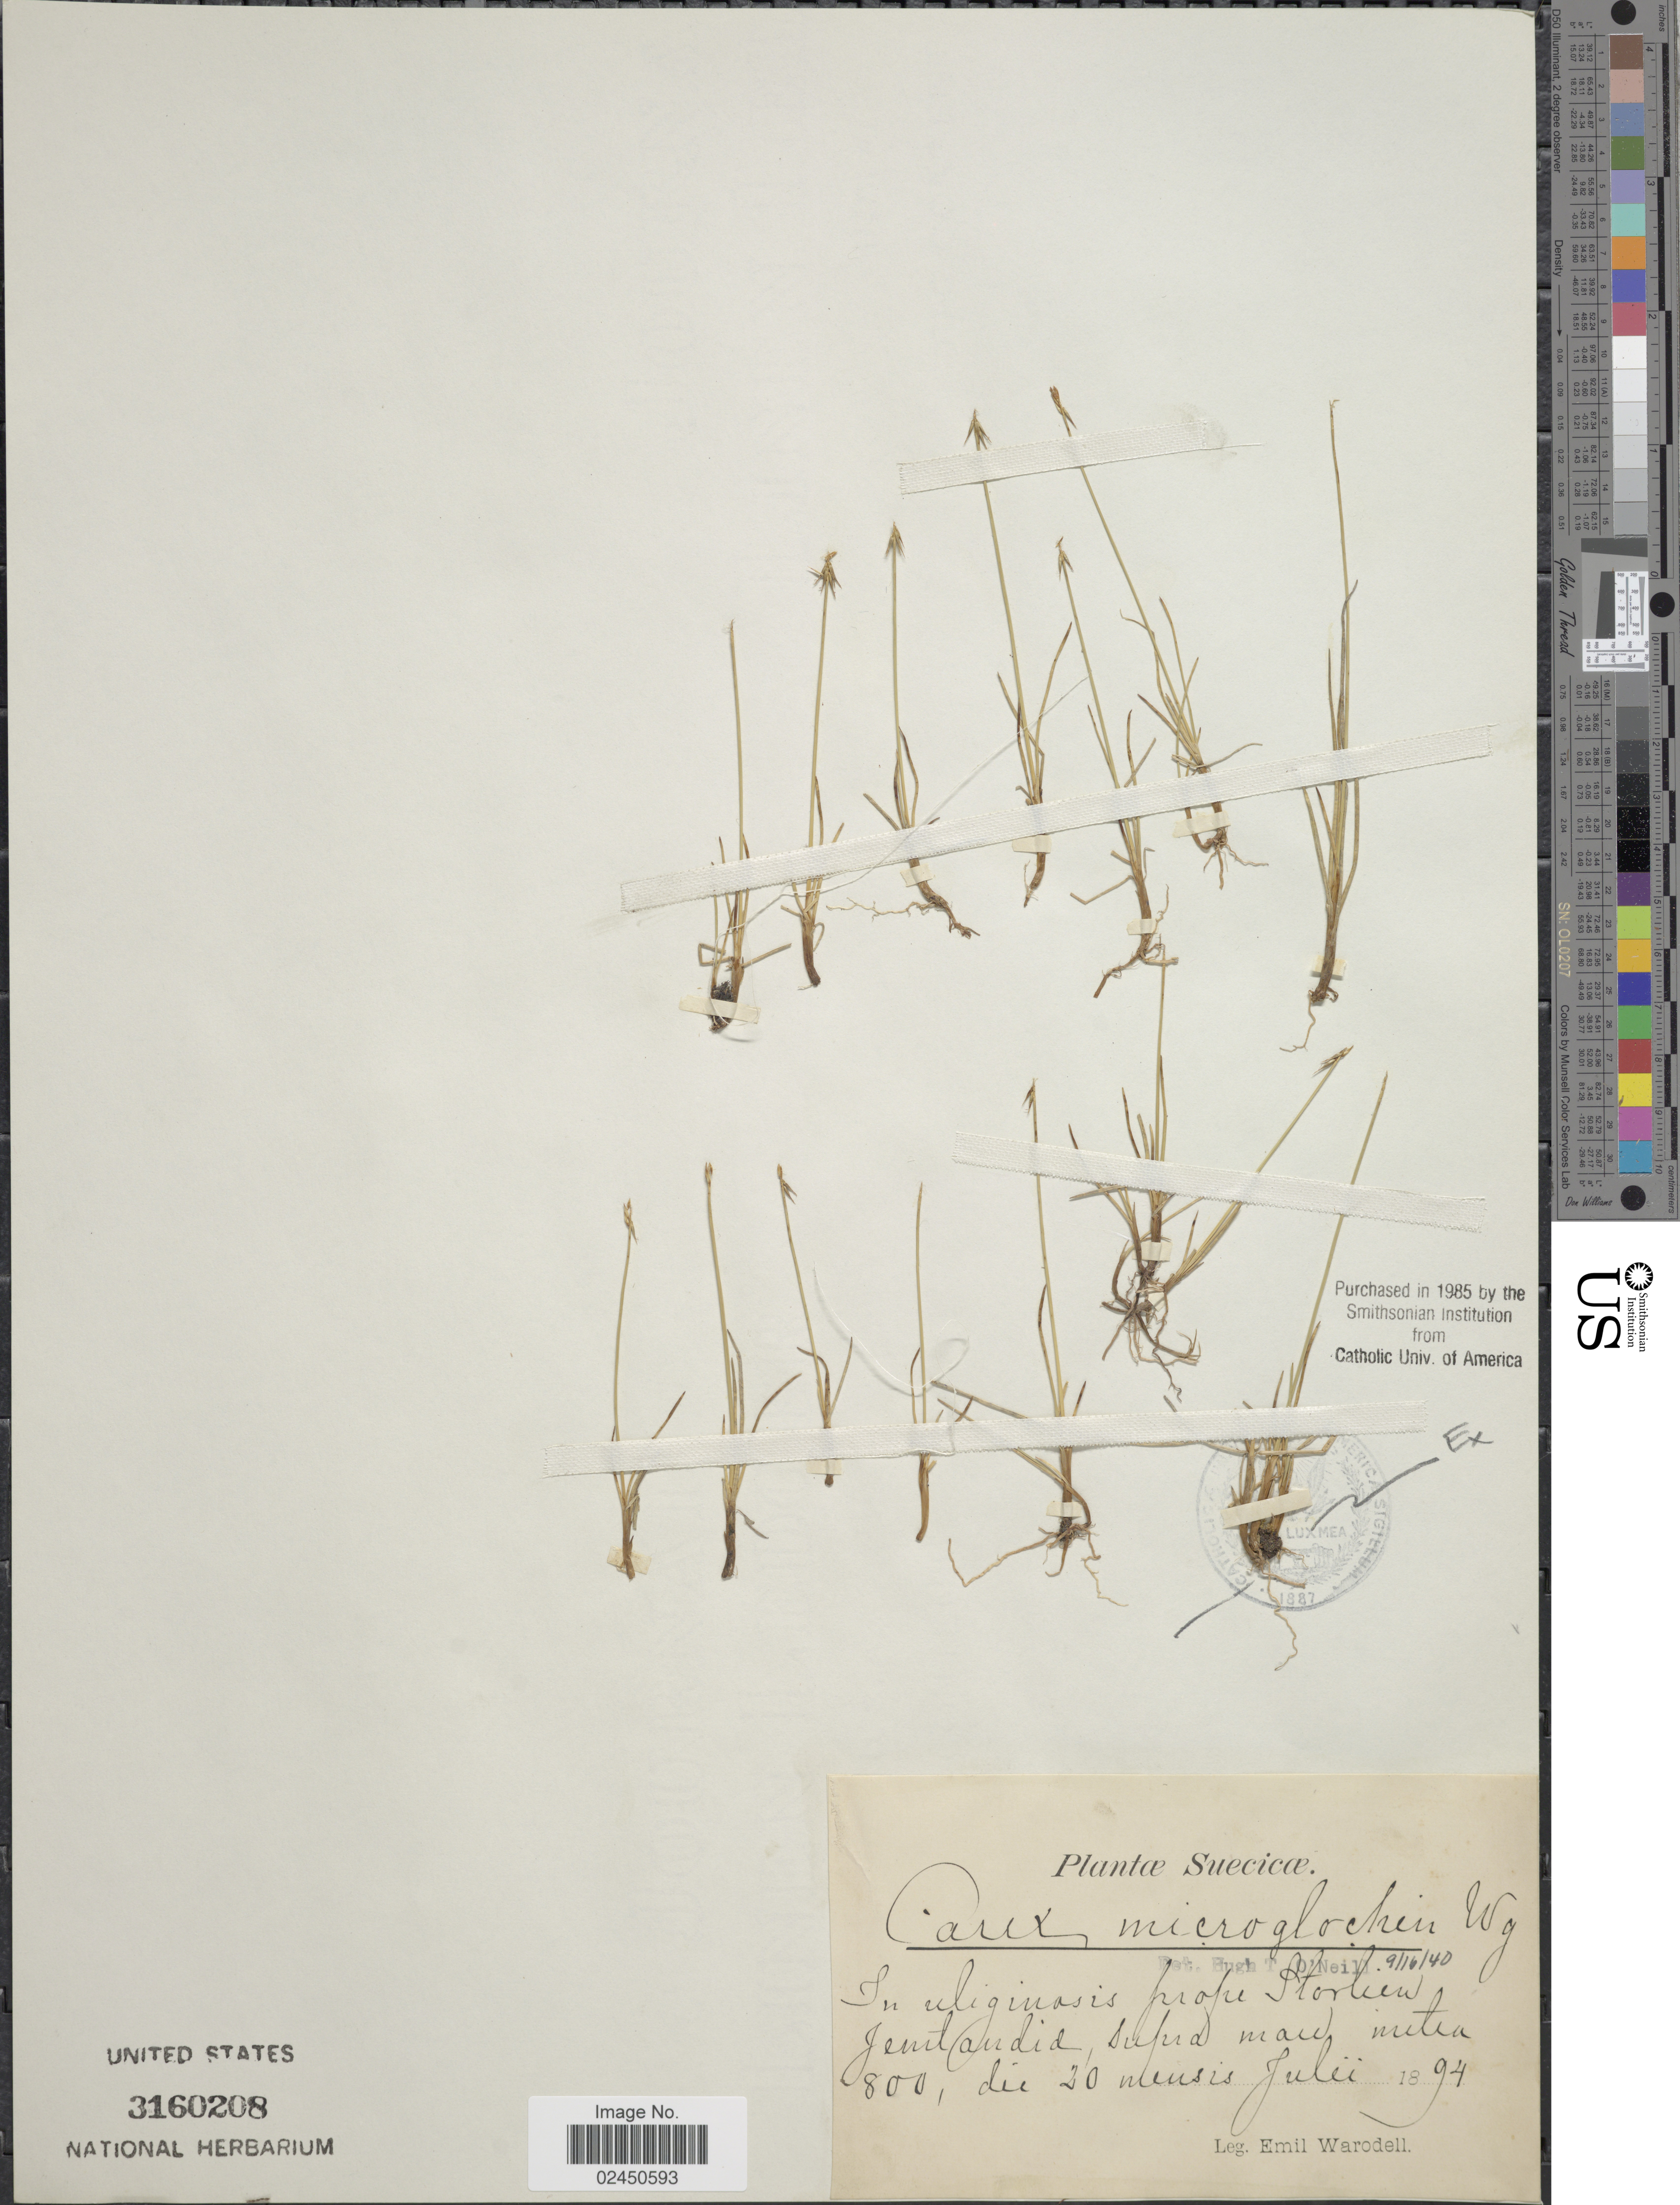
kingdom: Plantae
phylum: Tracheophyta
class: Liliopsida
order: Poales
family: Cyperaceae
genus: Carex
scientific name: Carex microglochin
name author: Wahlenb.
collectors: E. Warodell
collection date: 1894-07-20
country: Sweden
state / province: Jämtland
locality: Suecicae. In uliginosis prope Storlien Jemtlandia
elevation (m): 800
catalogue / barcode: US 3160208